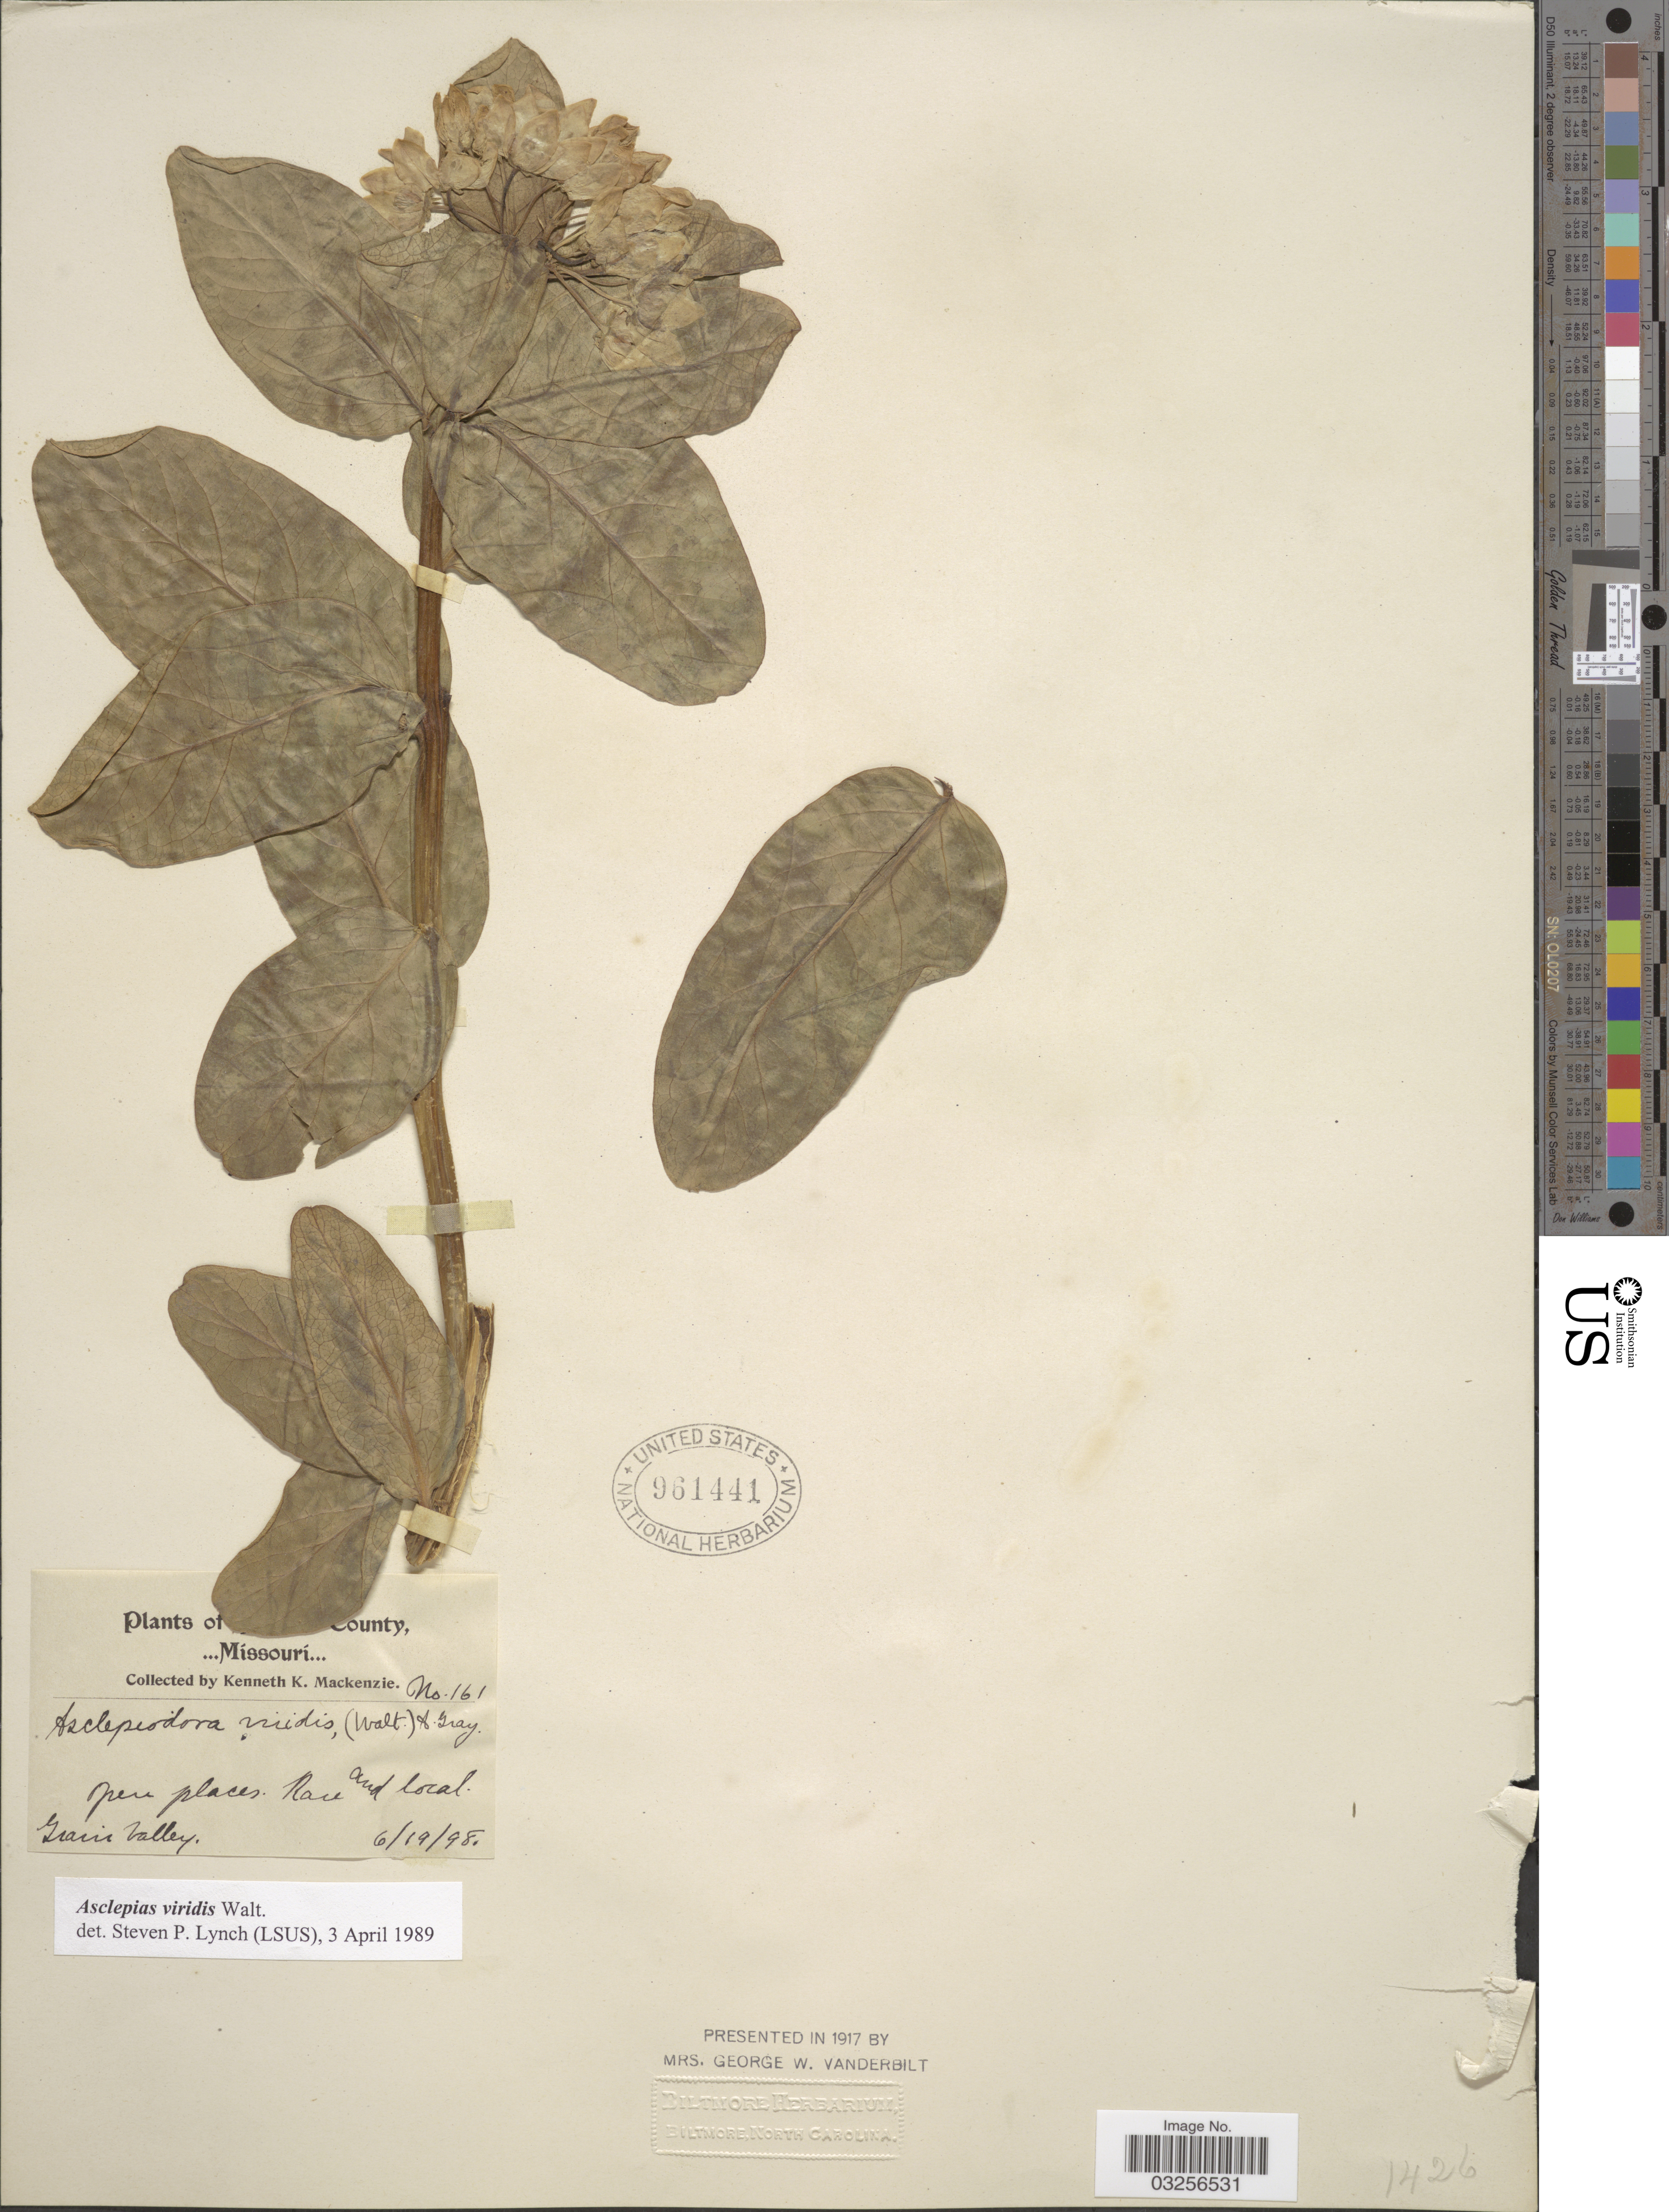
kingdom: Plantae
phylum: Tracheophyta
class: Magnoliopsida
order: Gentianales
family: Apocynaceae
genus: Asclepias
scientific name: Asclepias viridis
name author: Walter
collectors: K. K. Mackenzie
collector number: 161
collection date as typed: Transcribed d/m/y: 19/6/98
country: United States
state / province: Missouri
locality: [illegible text]County. Grain Valley.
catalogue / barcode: US 961441